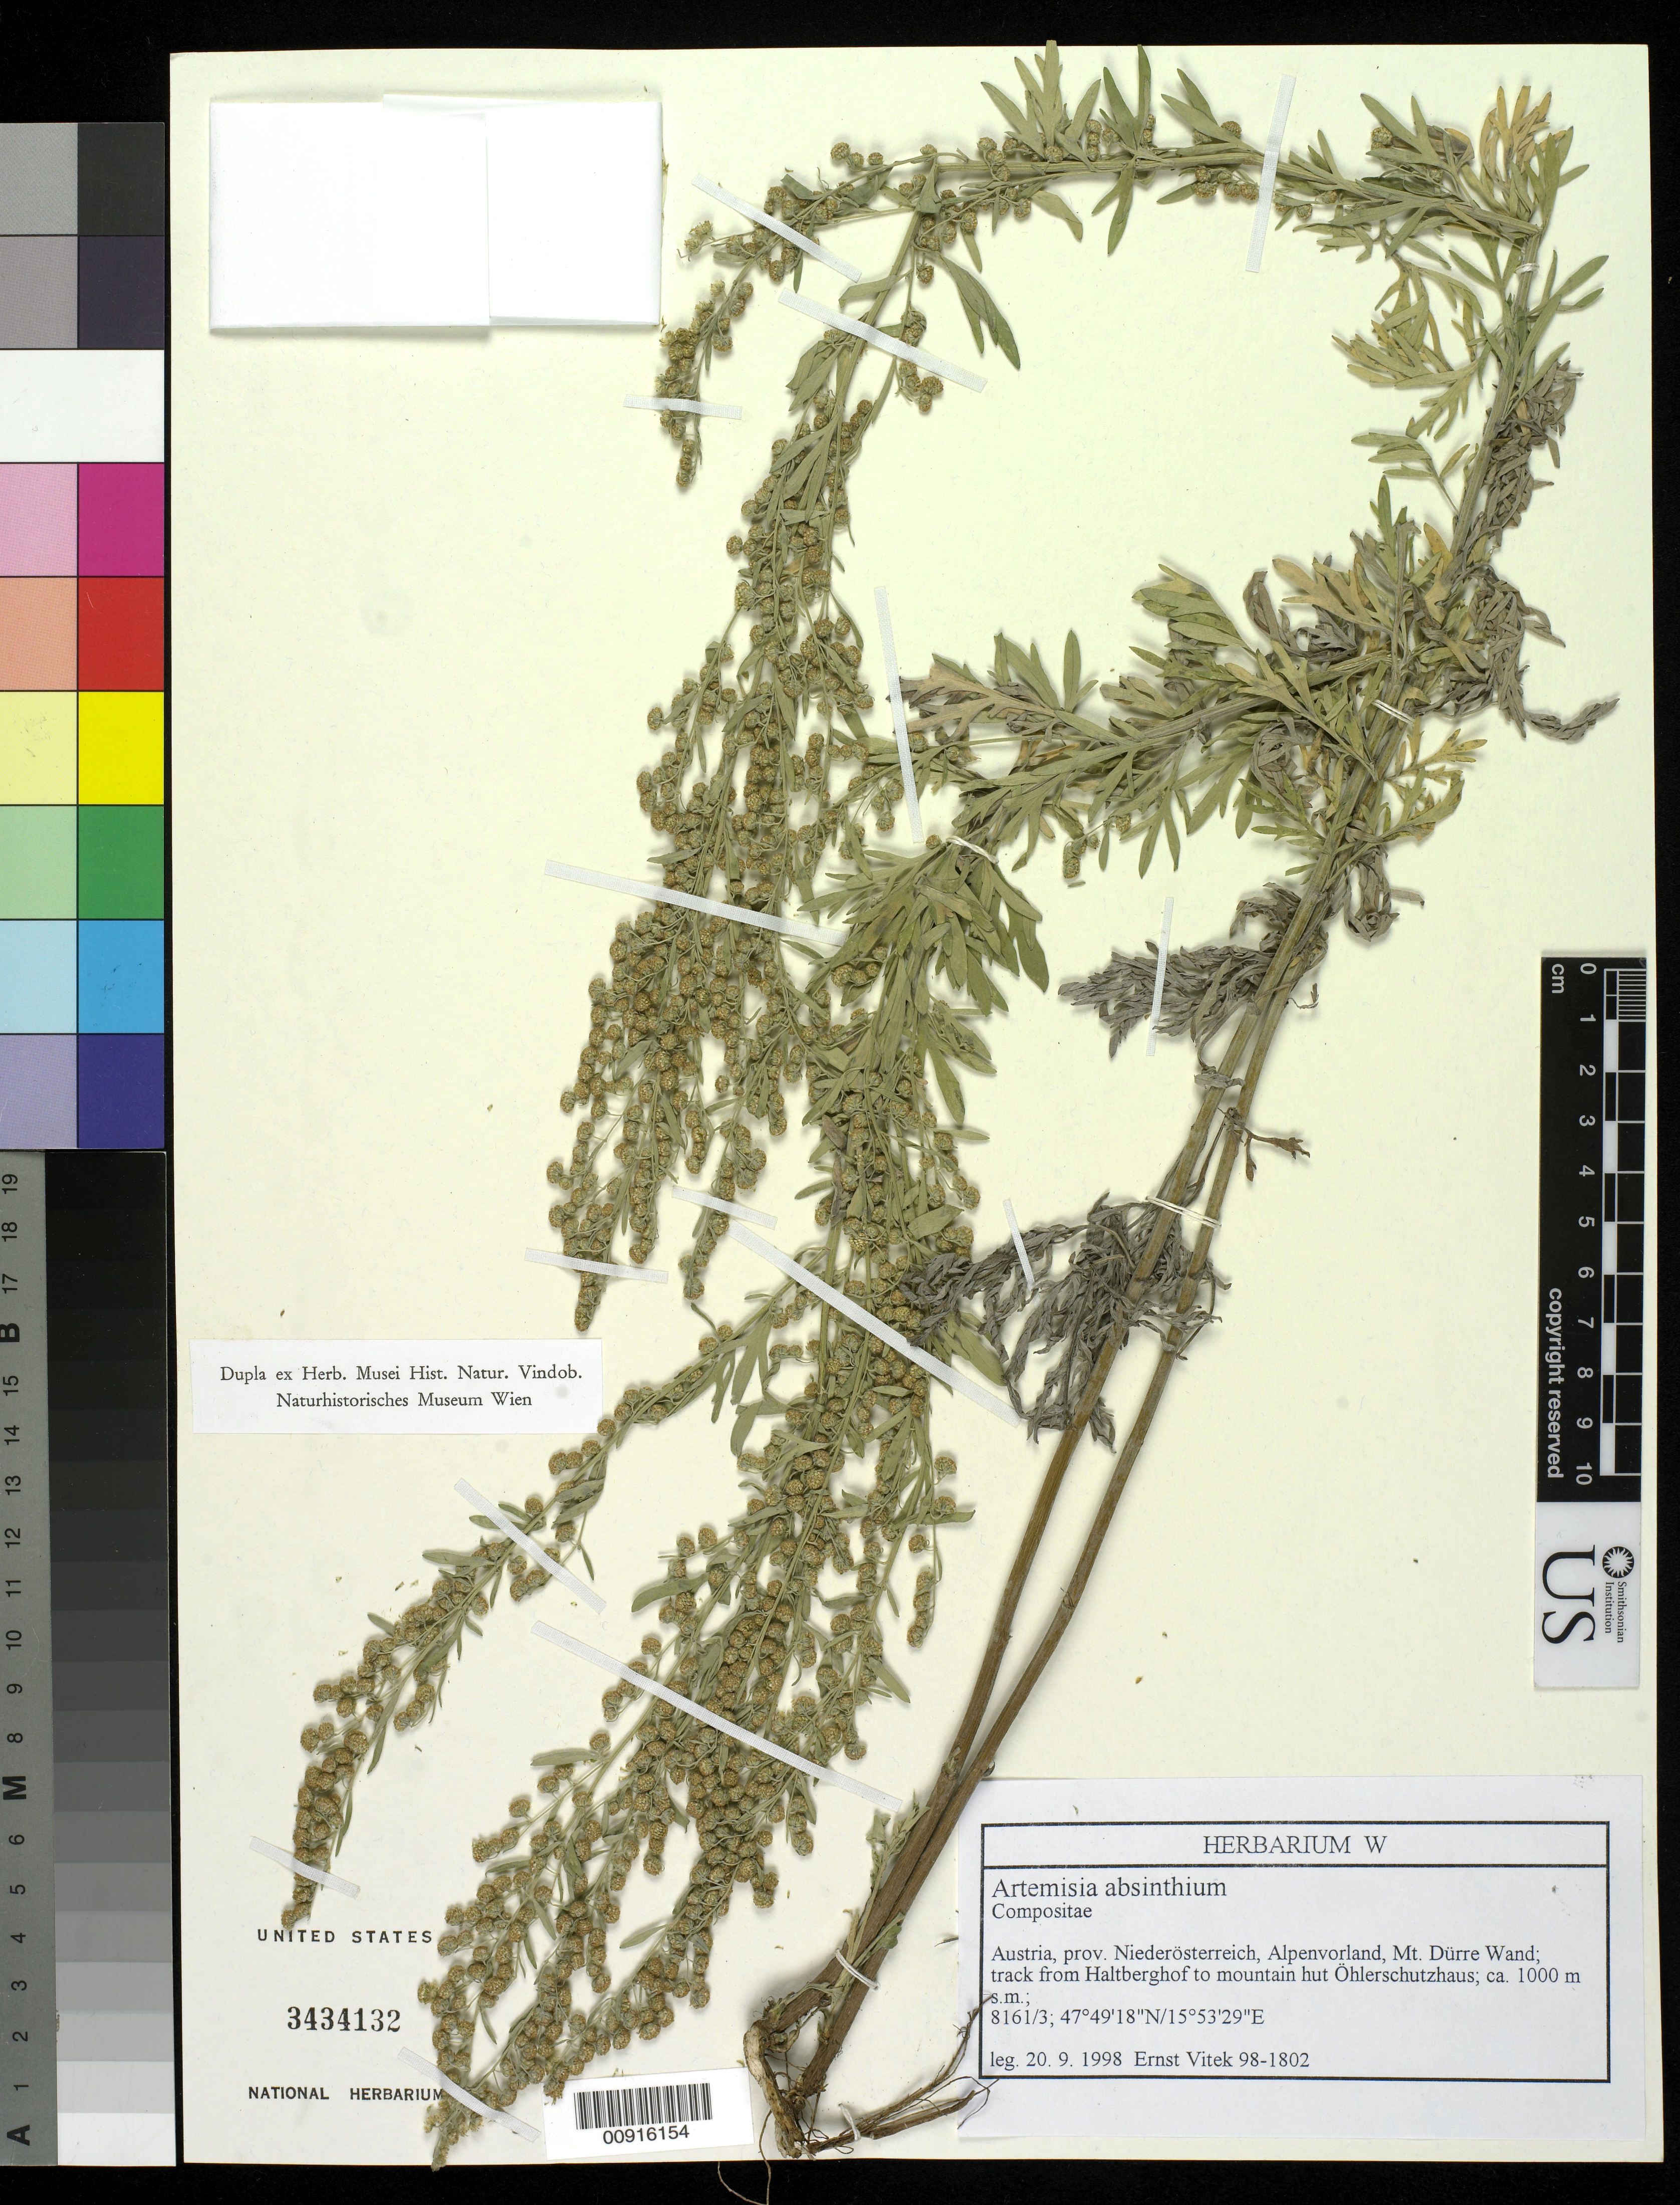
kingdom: Plantae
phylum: Tracheophyta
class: Magnoliopsida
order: Asterales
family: Asteraceae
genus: Artemisia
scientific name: Artemisia absinthium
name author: L.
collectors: E. Vitek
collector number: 98-1802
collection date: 1998-09-20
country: Austria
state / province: Niederosterreich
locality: Alpenvorland, Mt. Durre Wand, track from Haltberghof to mountain hut Ohlerschutzhaous; ca. 1000 m s.m.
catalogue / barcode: US 3434132